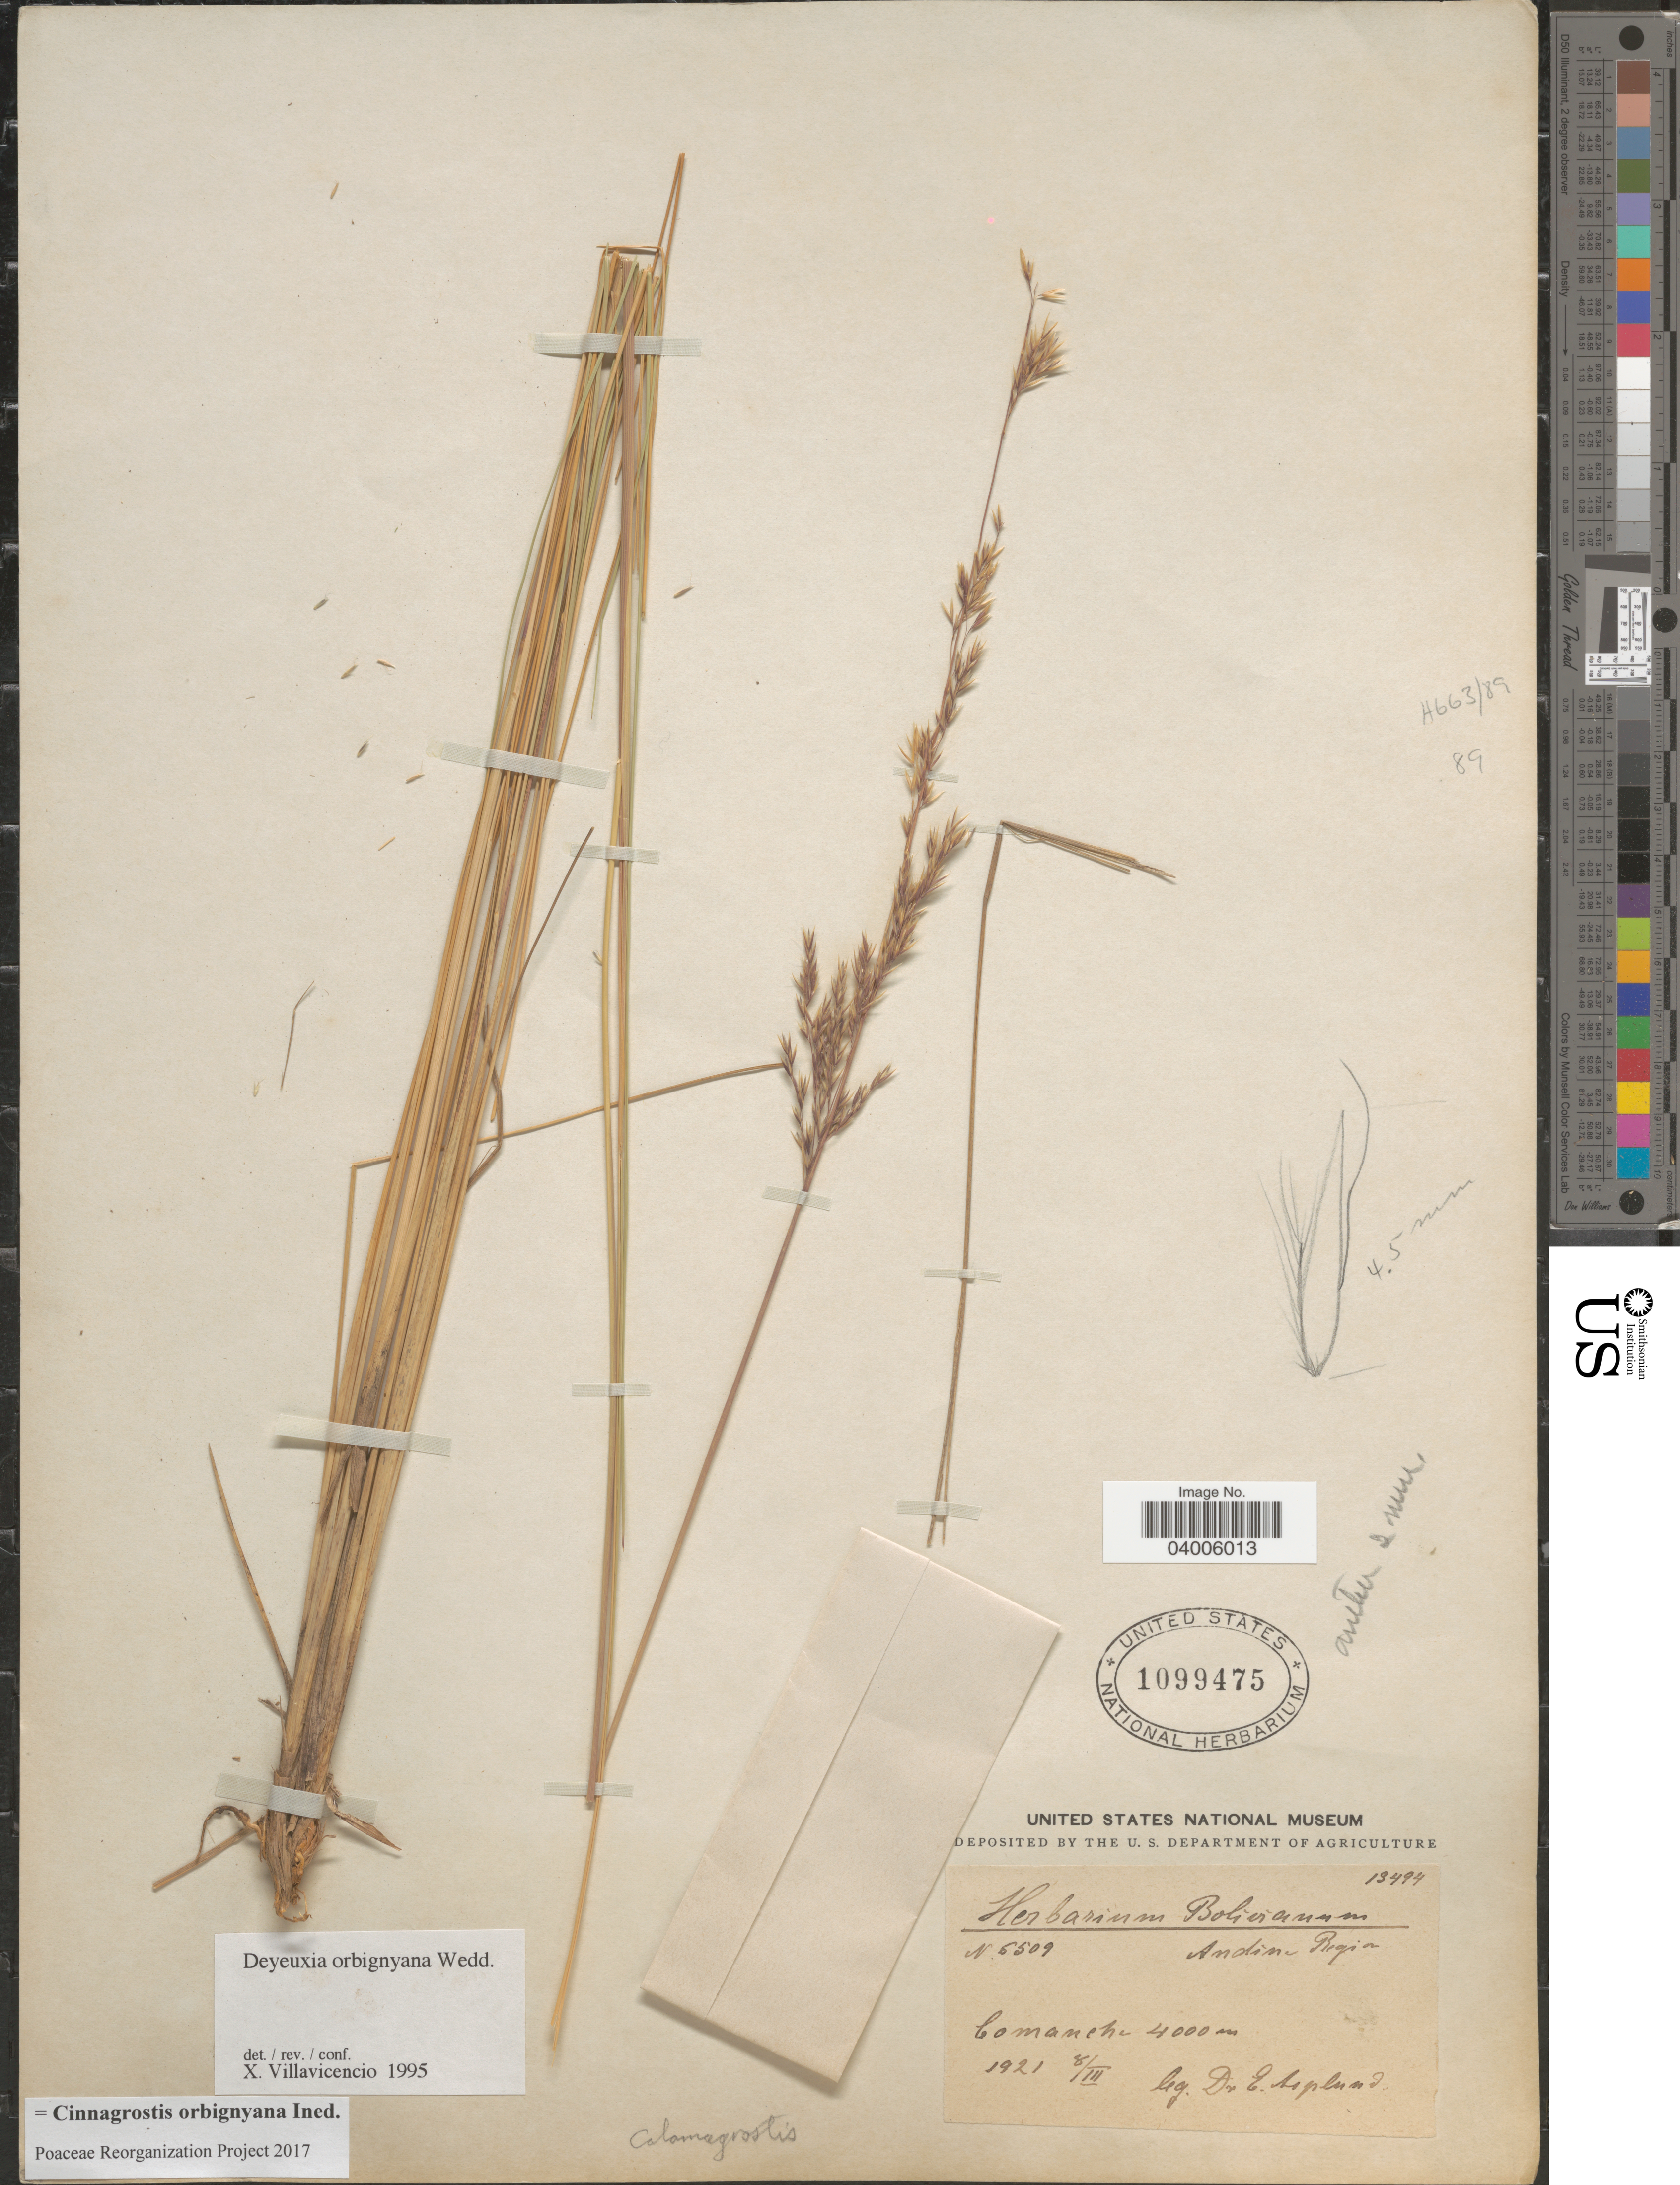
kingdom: Plantae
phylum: Tracheophyta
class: Liliopsida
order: Poales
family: Poaceae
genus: Cinnagrostis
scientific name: Cinnagrostis orbignyana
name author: (Wedd.) P.M. Peterson et al.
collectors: E. Asplund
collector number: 6509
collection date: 1921-03-08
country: Bolivia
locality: Andine Region. Comanche.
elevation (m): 4000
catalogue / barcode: US 1099475